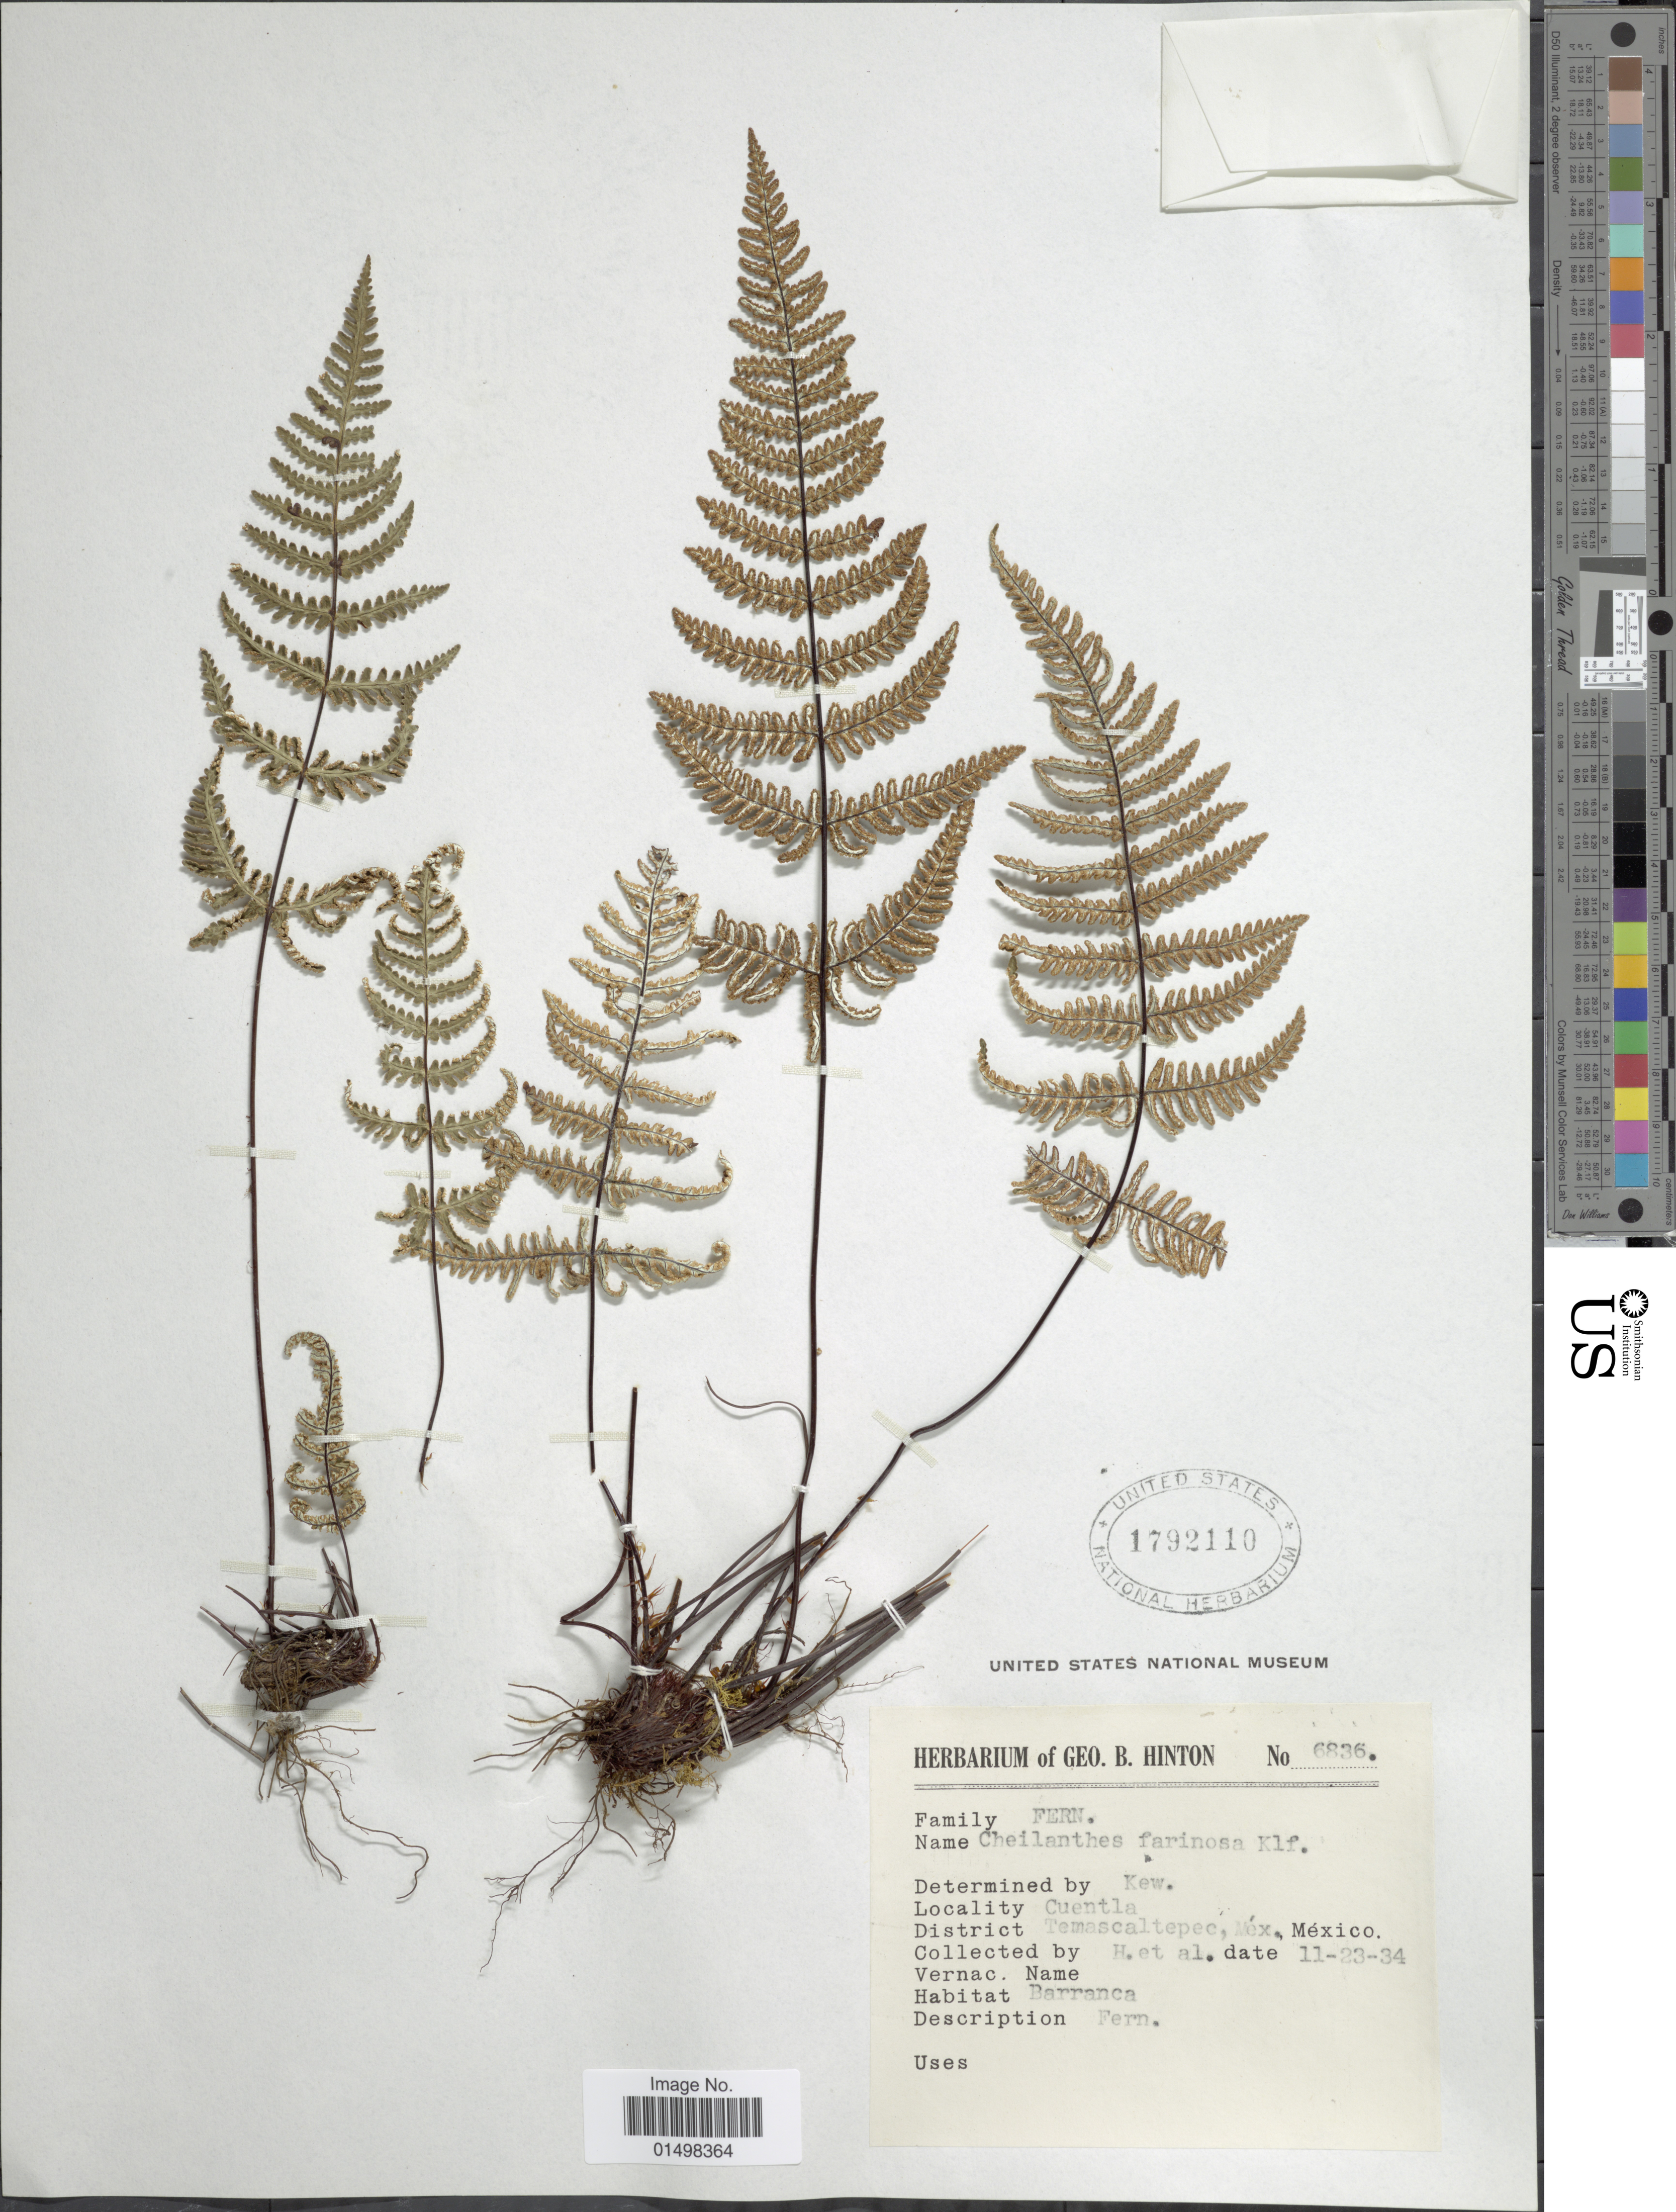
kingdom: Plantae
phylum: Tracheophyta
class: Polypodiopsida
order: Polypodiales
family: Pteridaceae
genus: Aleuritopteris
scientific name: Aleuritopteris farinosa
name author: (Forssk.) Fée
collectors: G. B. Hinton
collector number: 6836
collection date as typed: Transcribed d/m/y: 23/11/34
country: Mexico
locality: Cuentla. District Temascaltepec.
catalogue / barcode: US 1792110